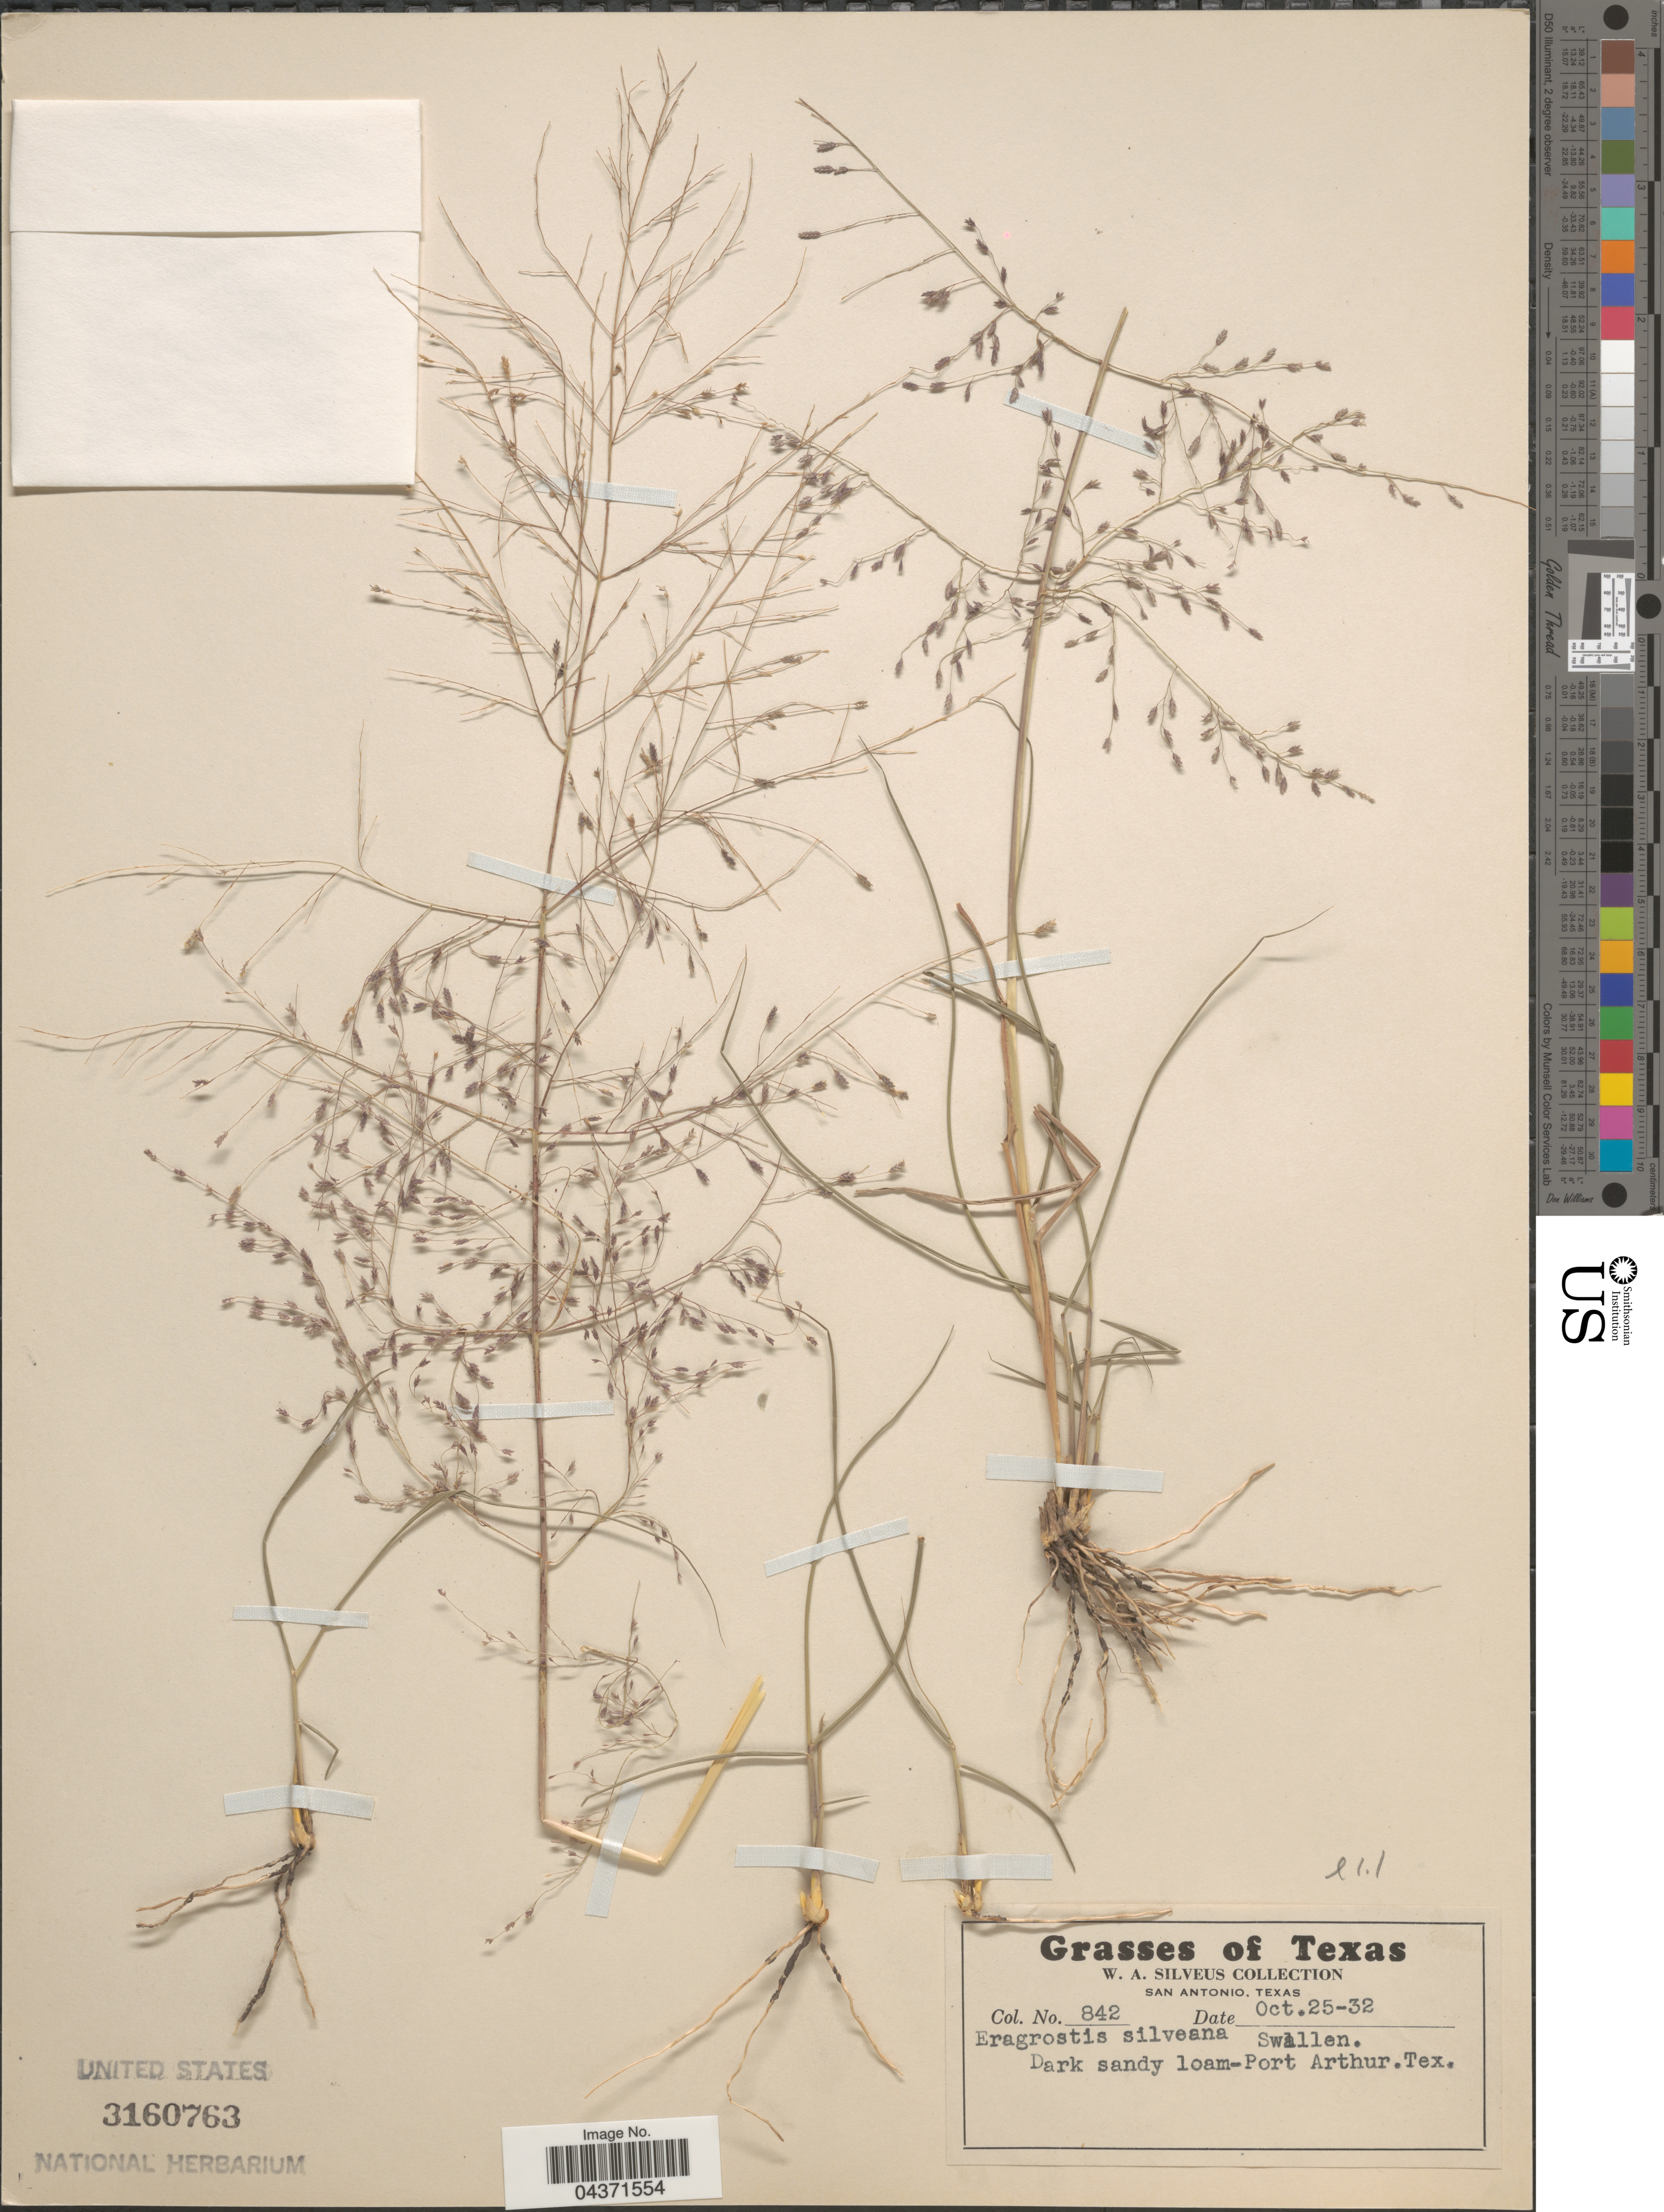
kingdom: Plantae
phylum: Tracheophyta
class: Liliopsida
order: Poales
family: Poaceae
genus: Eragrostis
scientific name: Eragrostis silveana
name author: Swallen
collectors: W. Silveus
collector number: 842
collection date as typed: Transcribed d/m/y: 25/10/32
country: United States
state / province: Texas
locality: Port Arthur.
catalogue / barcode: US 3160763